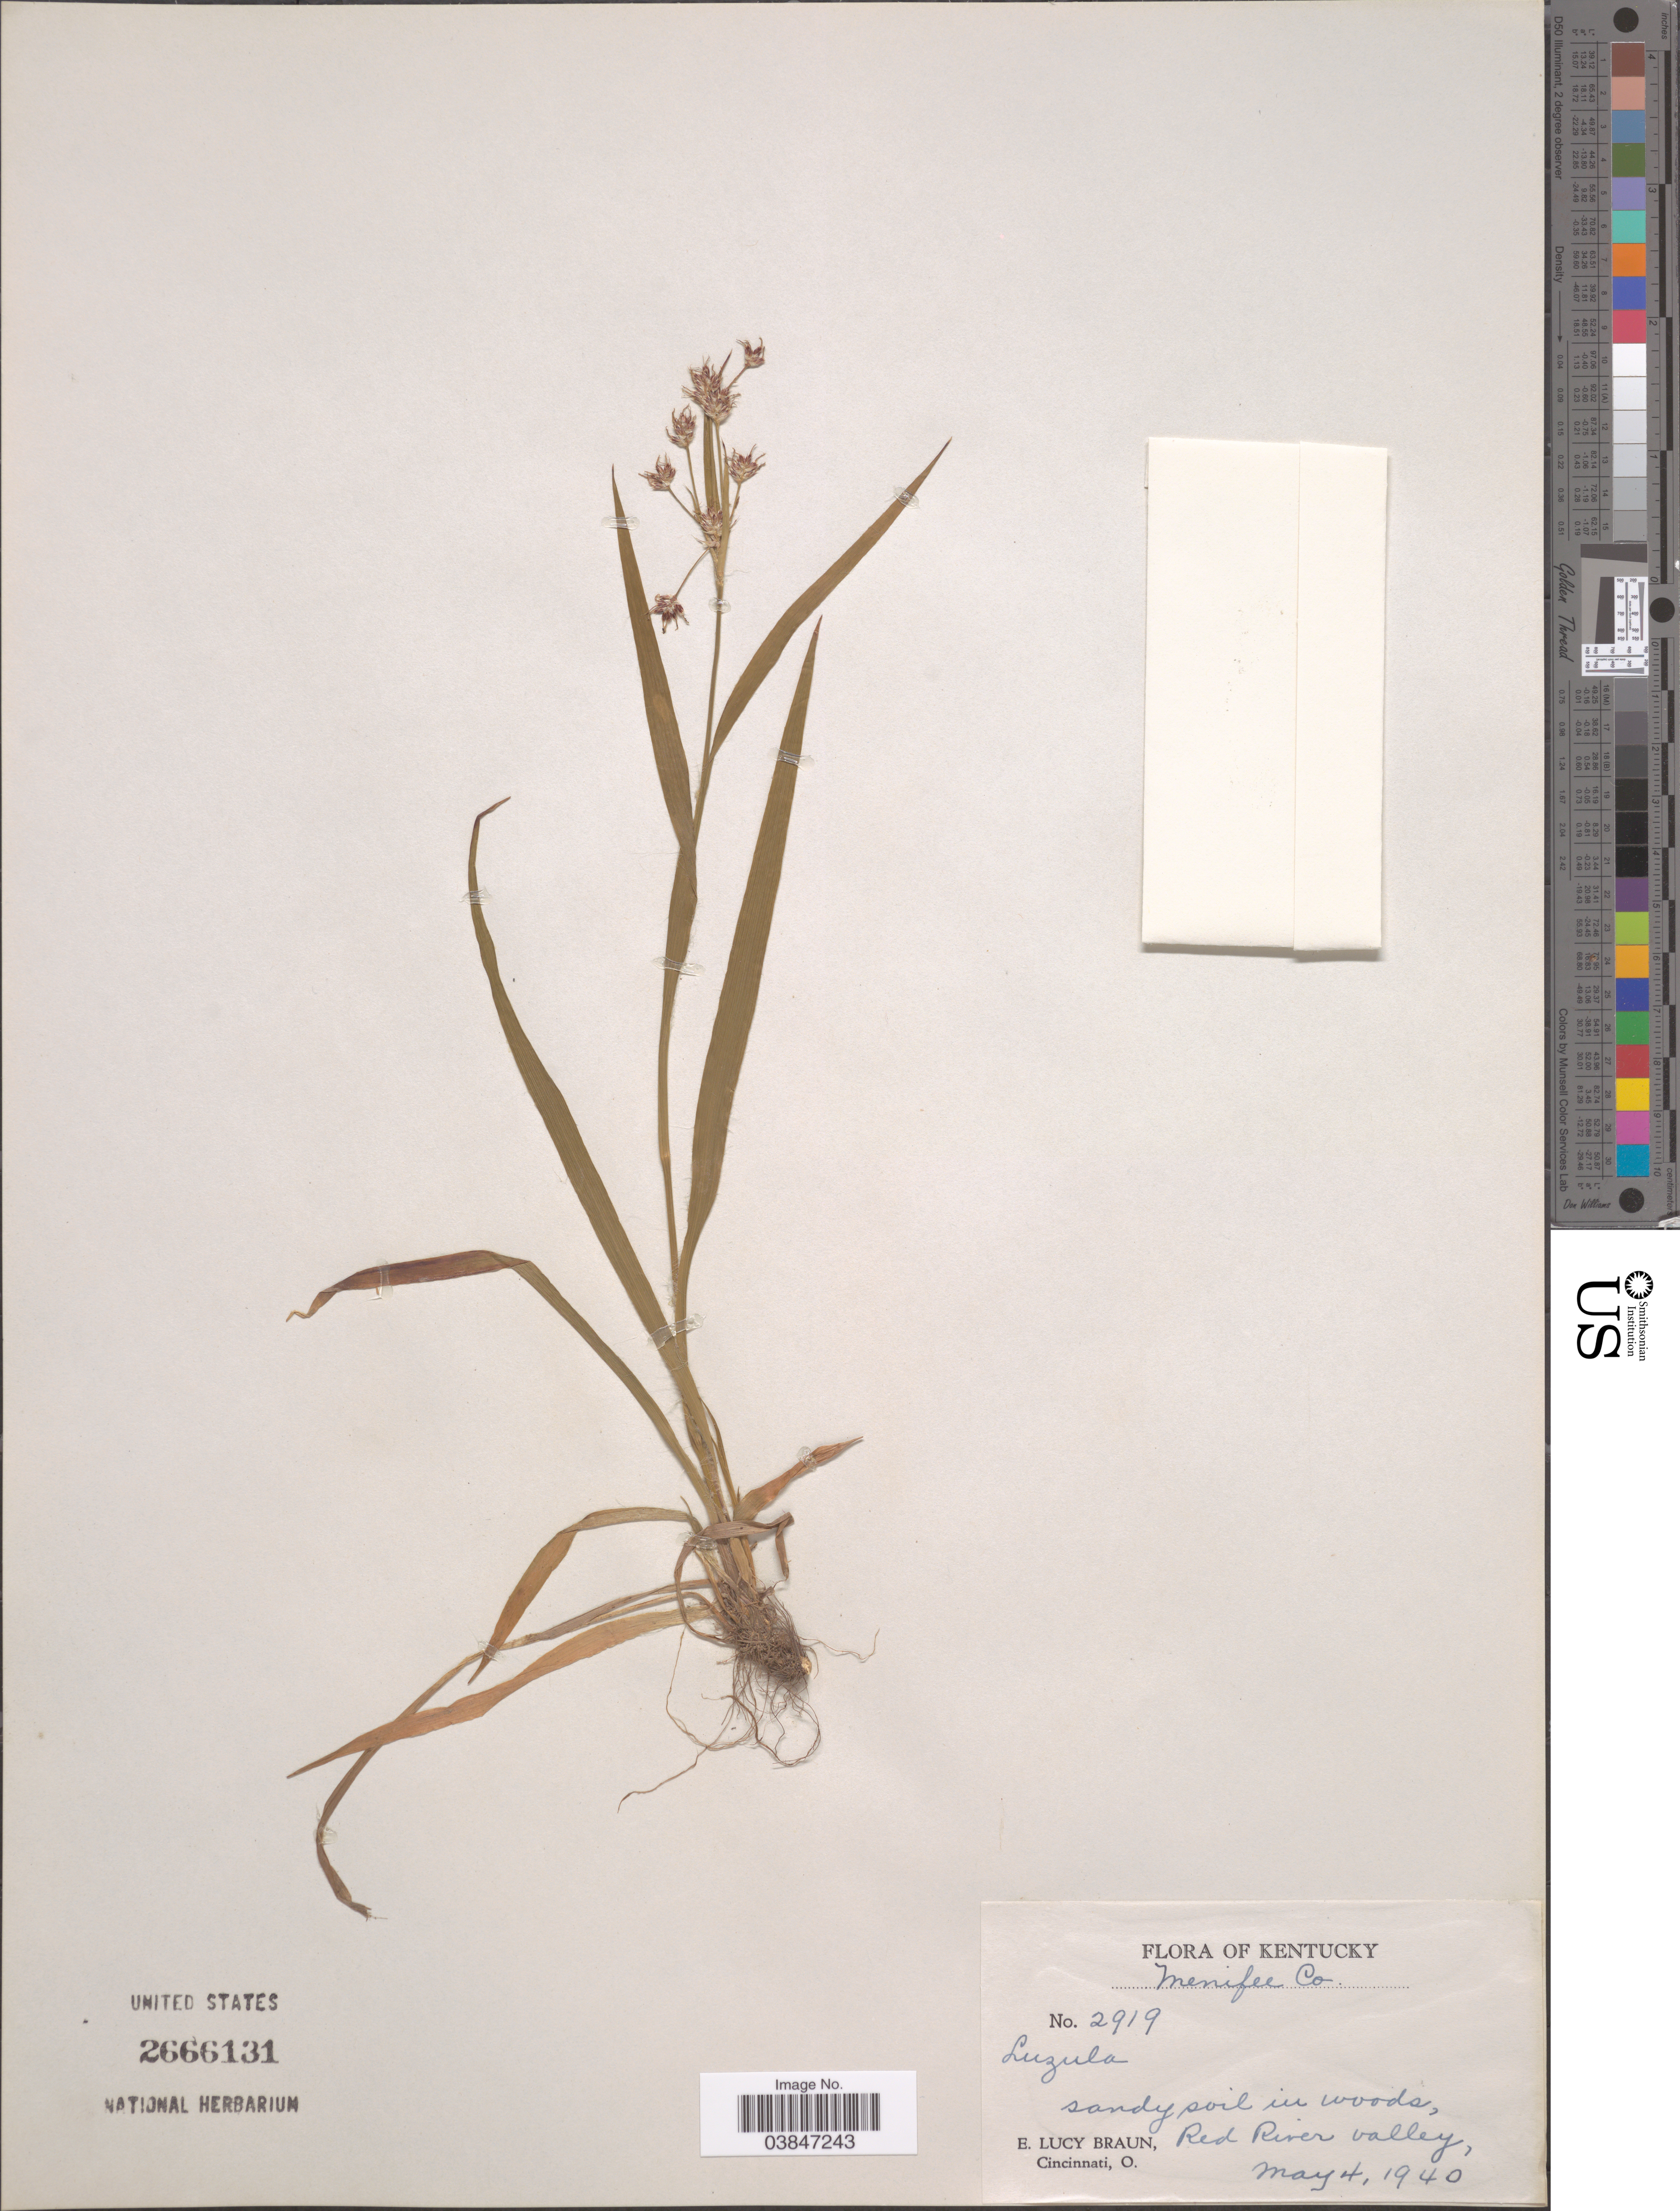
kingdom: Plantae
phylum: Tracheophyta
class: Liliopsida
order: Poales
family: Juncaceae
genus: Luzula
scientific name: Luzula sp.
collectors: E. L. Braun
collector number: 2919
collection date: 1940-05-04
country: United States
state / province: Kentucky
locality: Menifee Co. Red River valley.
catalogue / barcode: US 2666131